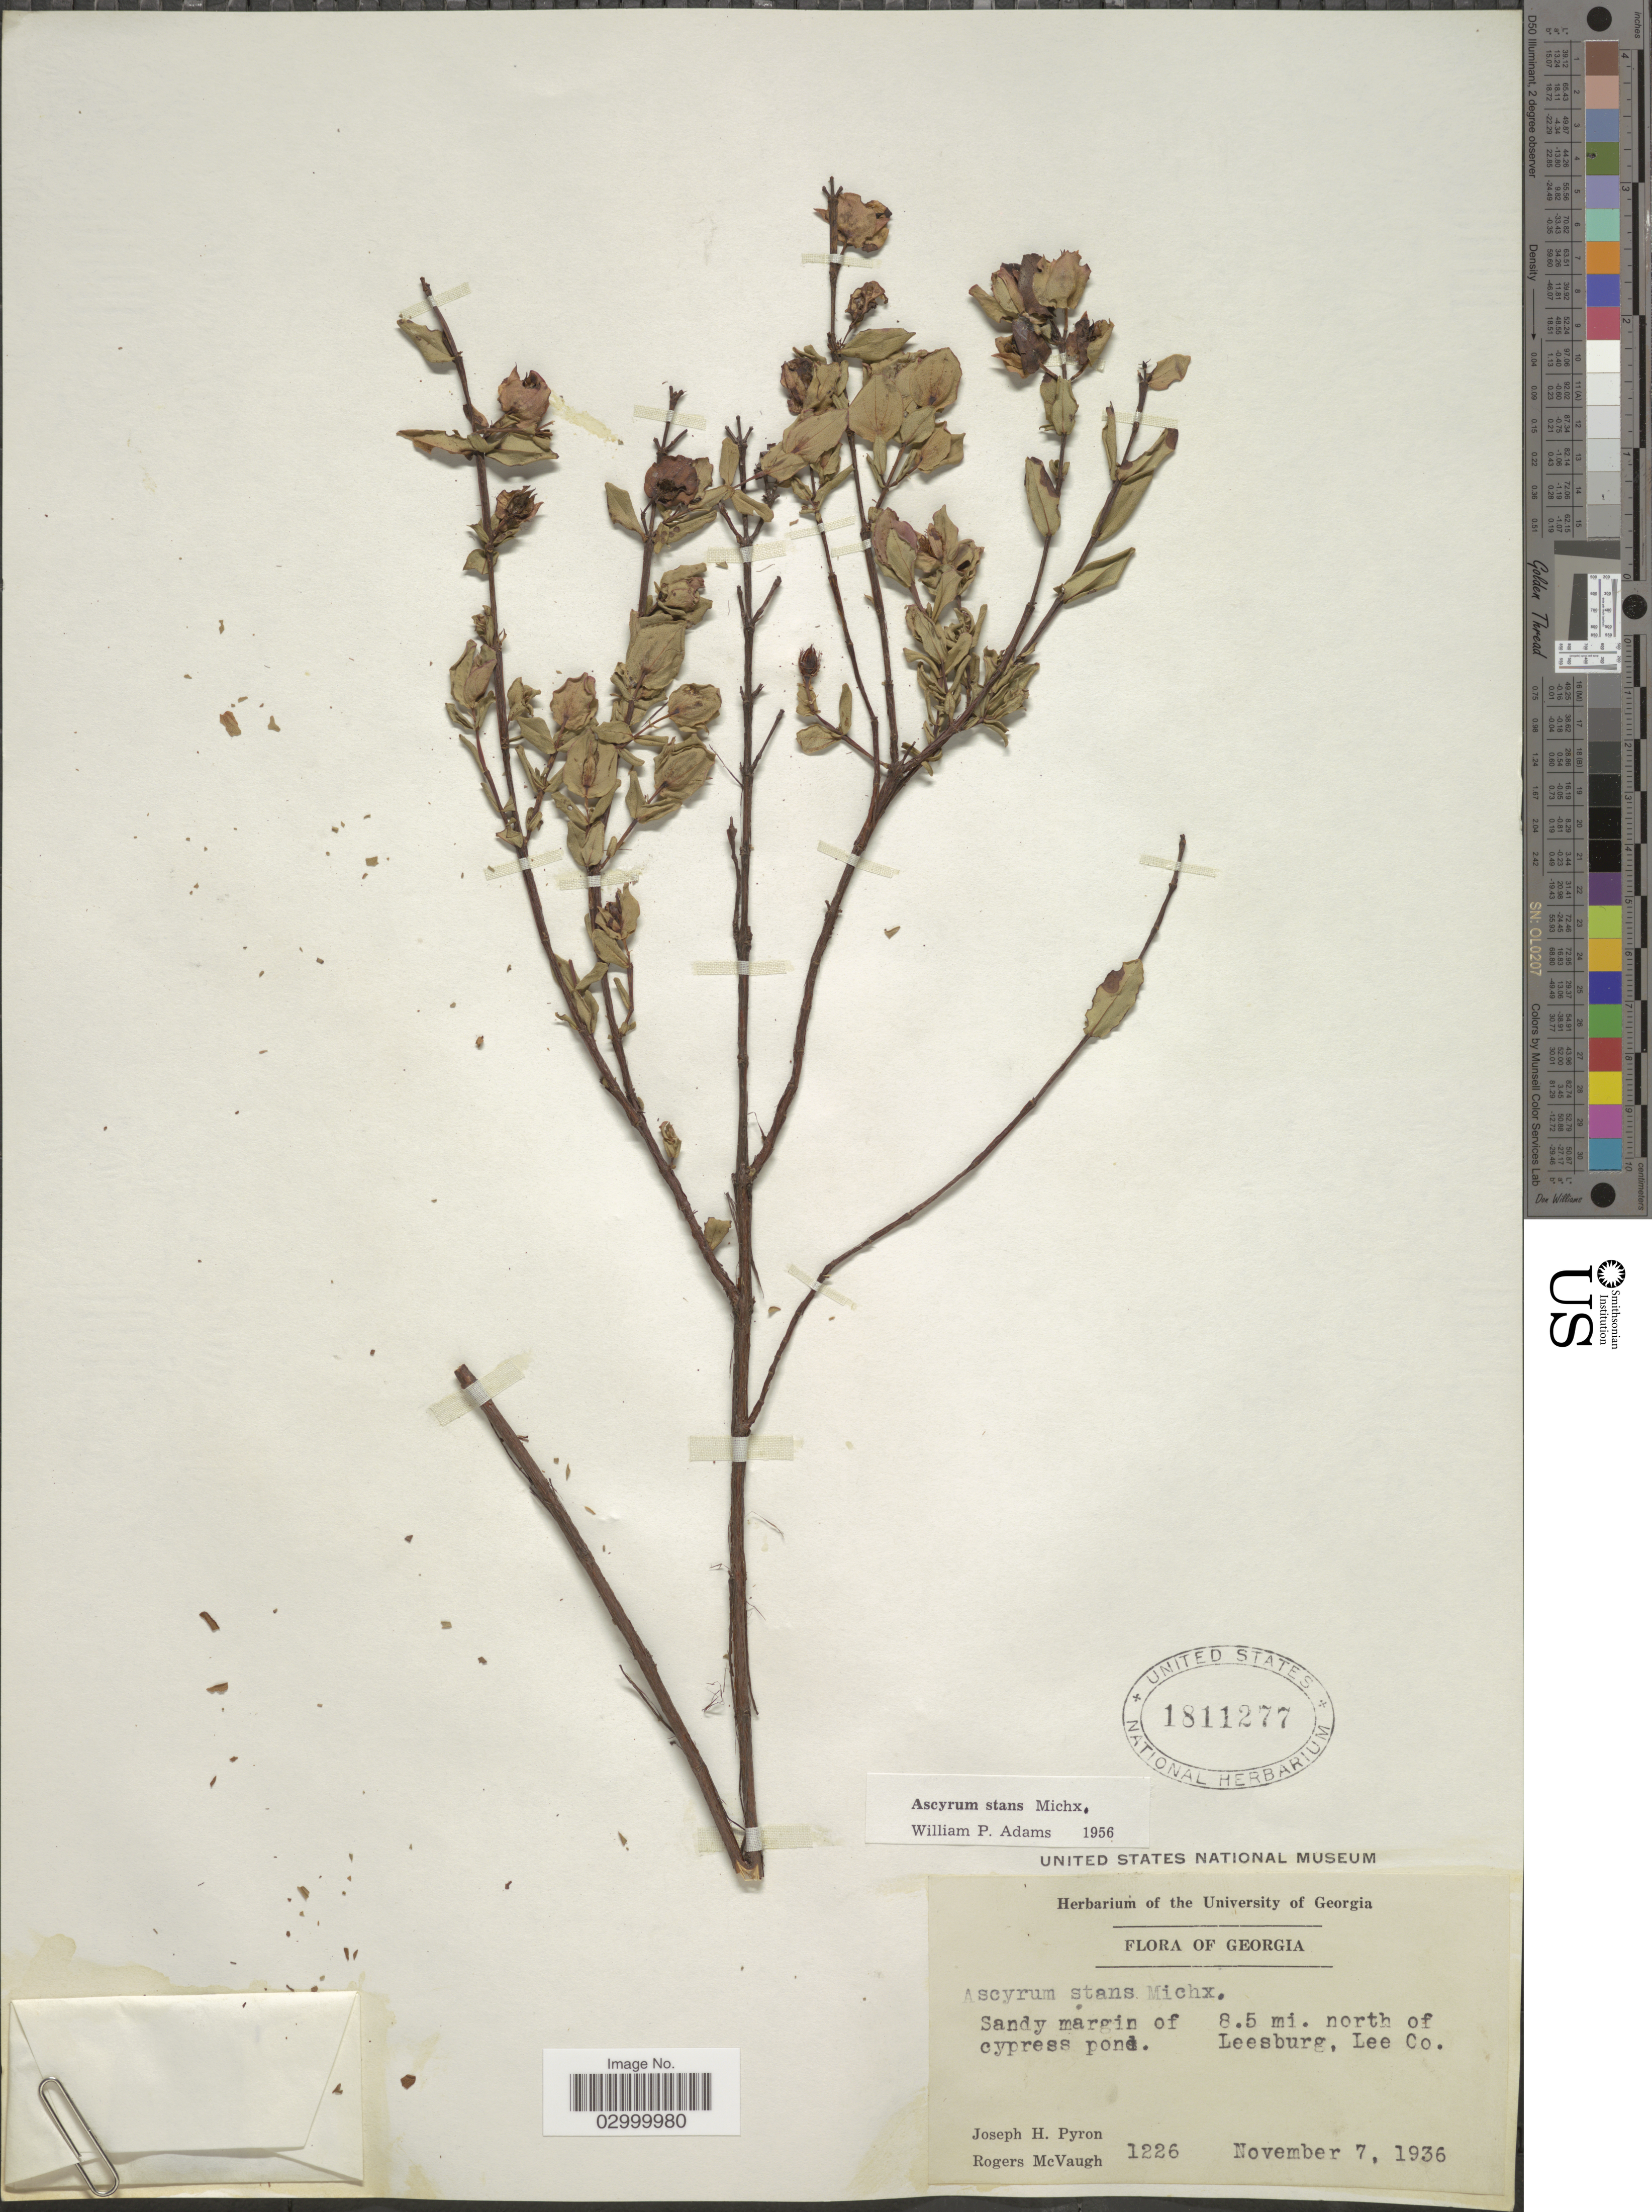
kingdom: Plantae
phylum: Tracheophyta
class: Magnoliopsida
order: Malpighiales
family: Hypericaceae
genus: Hypericum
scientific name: Hypericum crux-andreae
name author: (L.) Crantz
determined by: Strong, Mark T., (BOT), Smithsonian Institution - National Museum of Natural History (UNITED STATES)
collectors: J. H. Pyron & R. McVaugh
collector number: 1226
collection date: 1936-11-07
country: United States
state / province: Georgia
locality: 8.5 mi. north of Leesburg, Lee Co.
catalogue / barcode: US 1811277